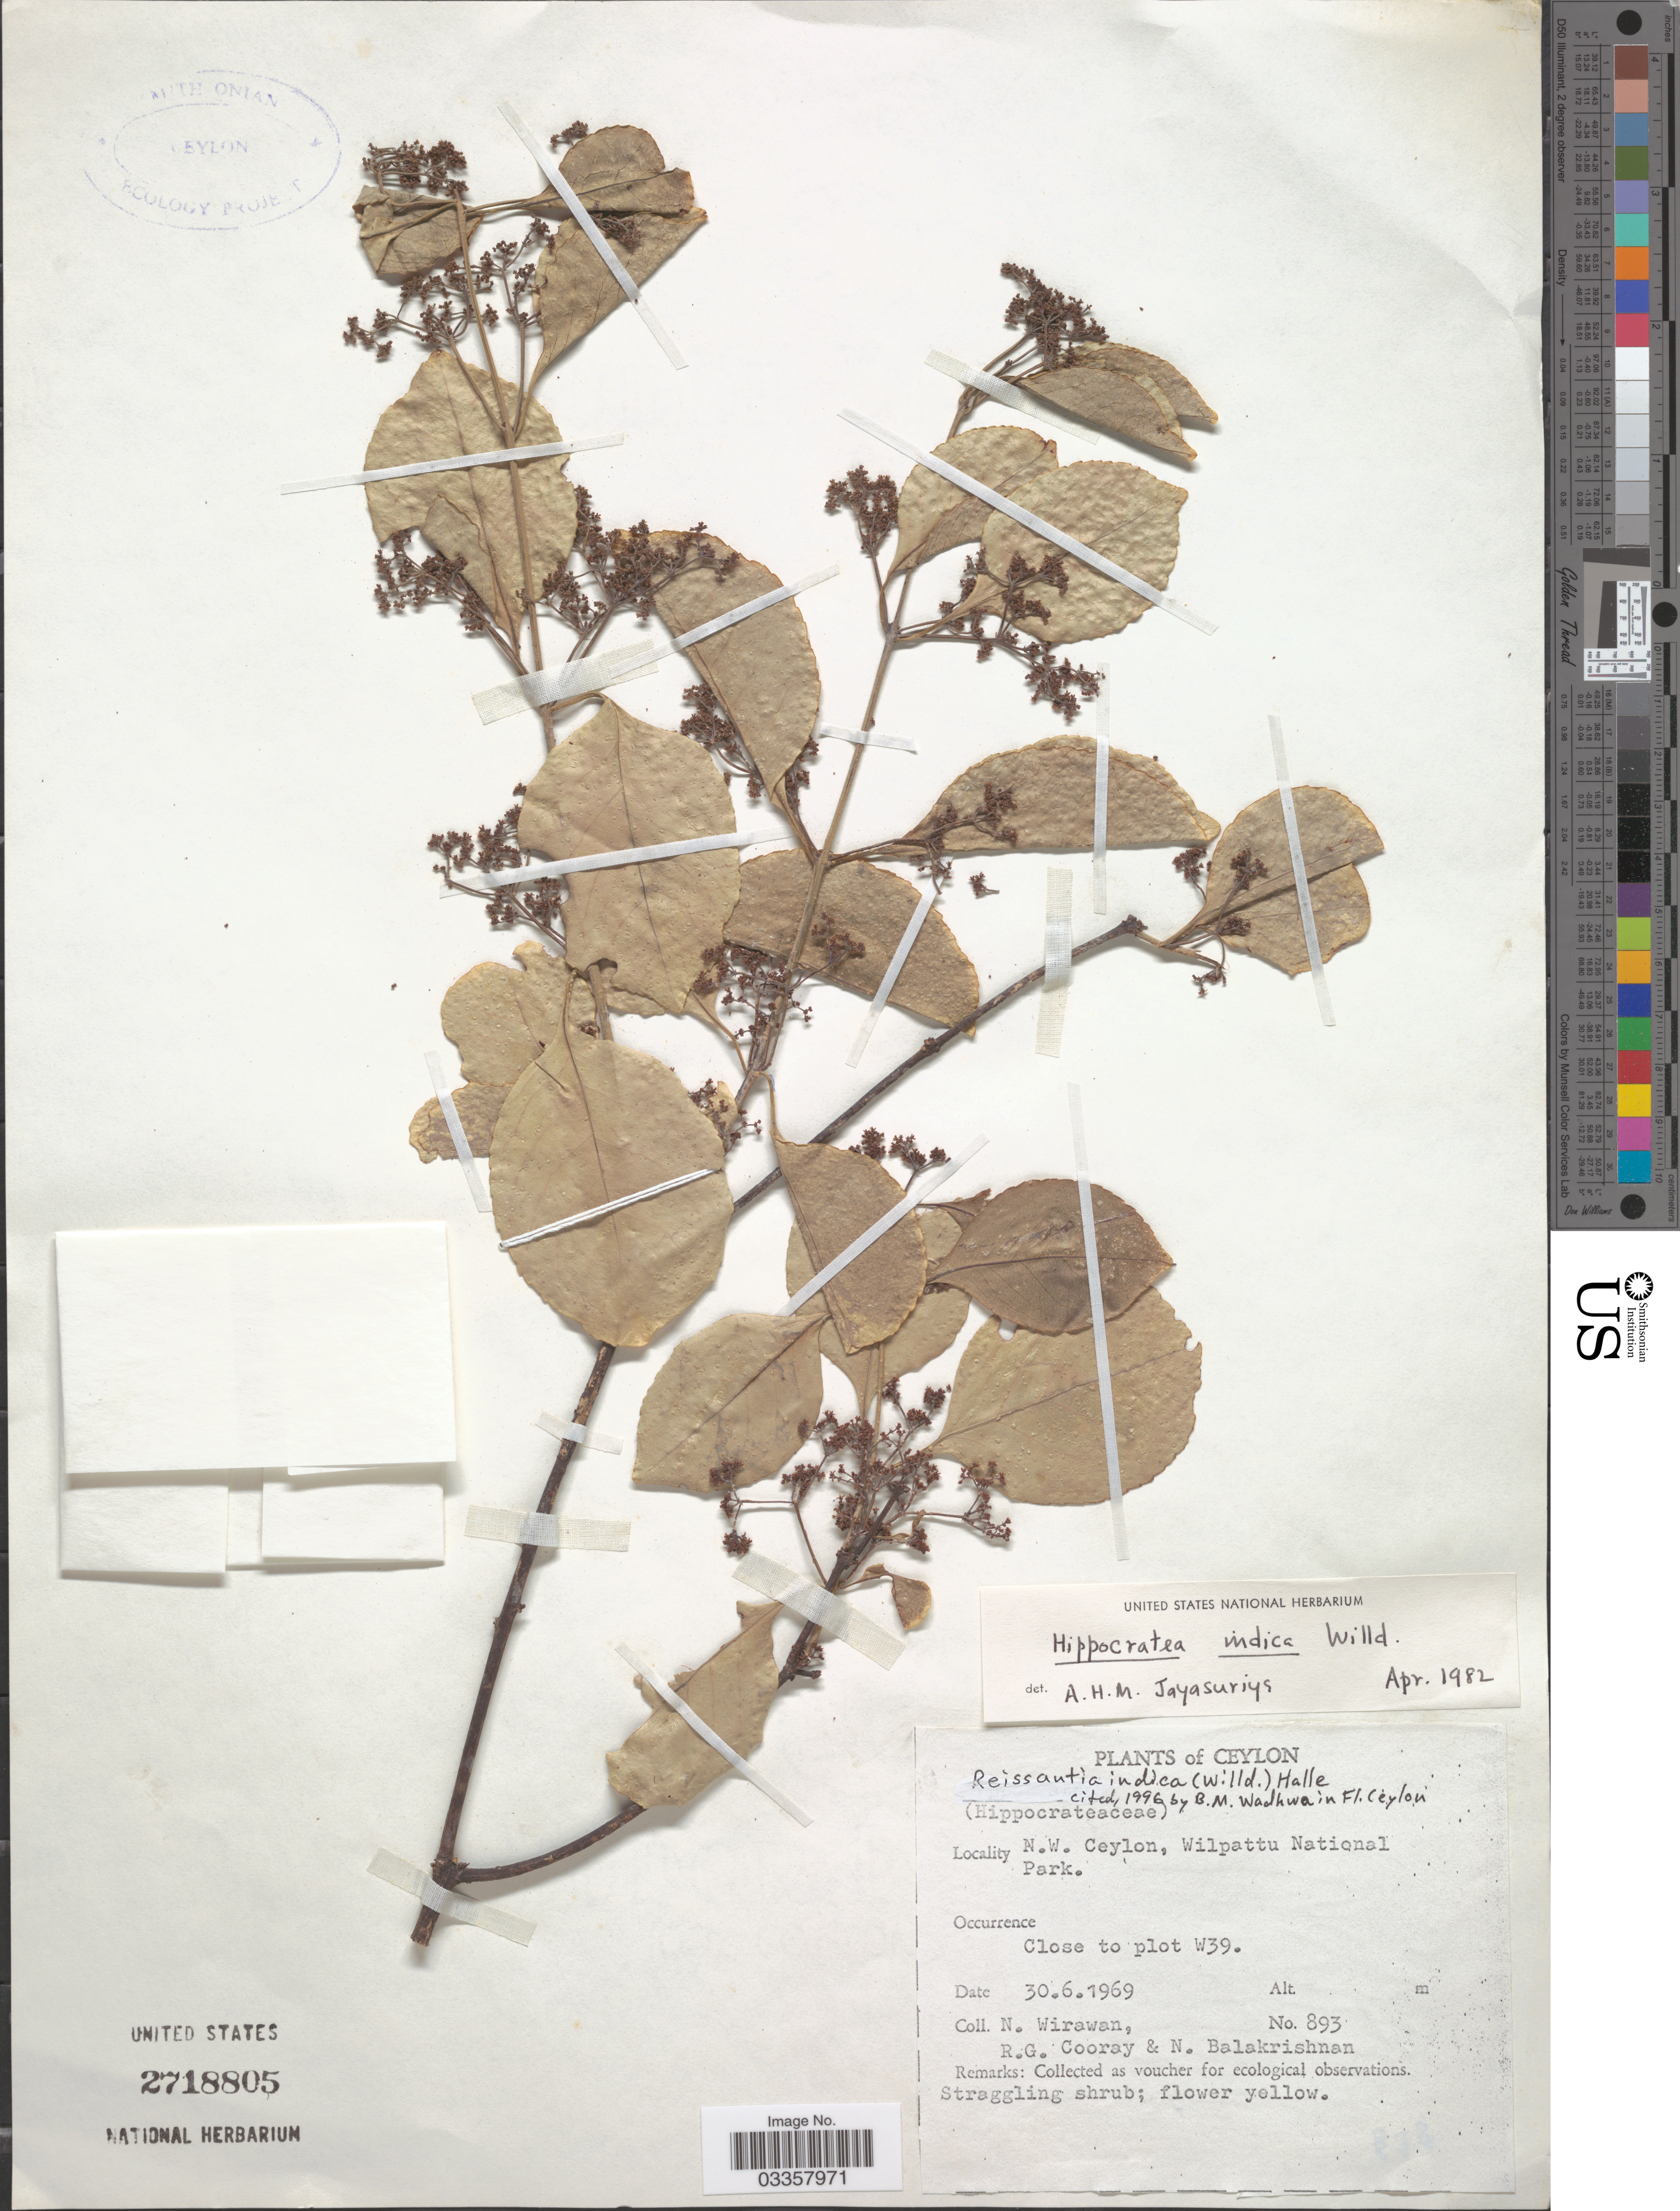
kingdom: Plantae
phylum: Tracheophyta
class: Magnoliopsida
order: Celastrales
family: Celastraceae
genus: Reissantia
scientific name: Reissantia indica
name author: (Willd.) N. Hallé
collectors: N. Wirawan, R. Cooray & N. Balakrishnan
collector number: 893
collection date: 1969-06-30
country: Sri Lanka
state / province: North Western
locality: Ceylon. N.W. Ceylon, Wilpattu National Park. Close to plot W39.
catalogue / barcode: US 2718805